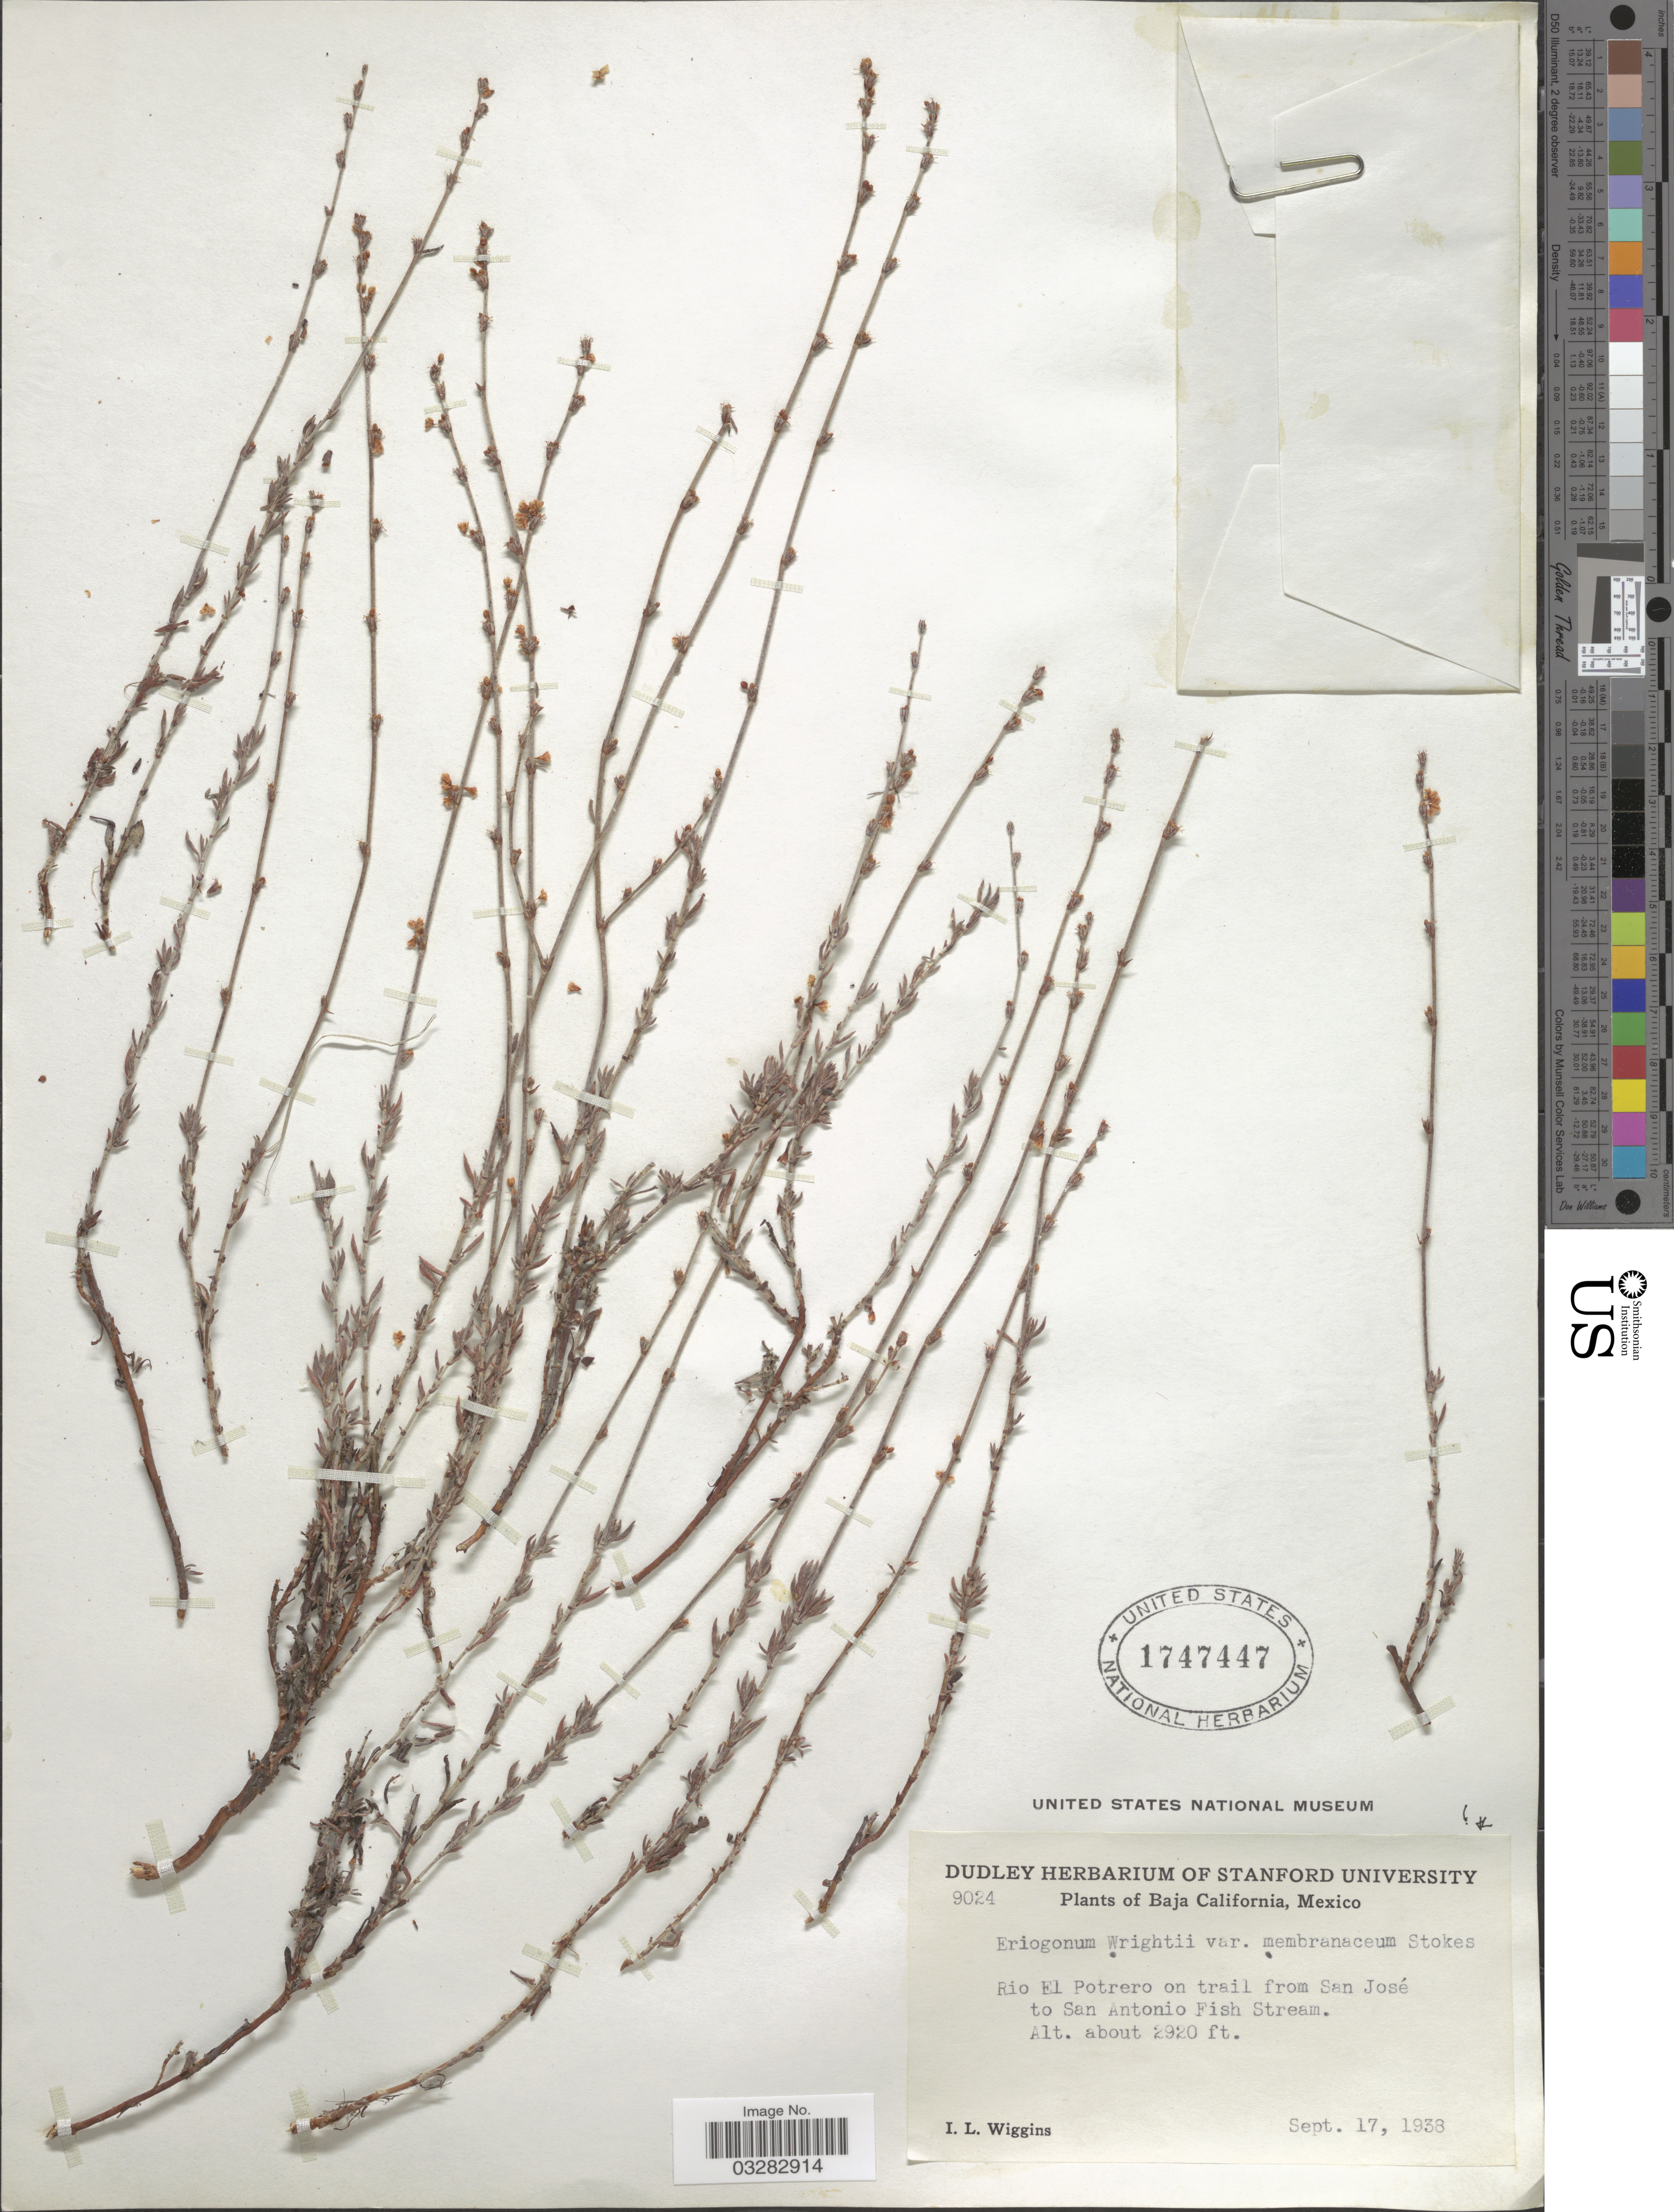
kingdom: Plantae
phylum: Tracheophyta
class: Magnoliopsida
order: Caryophyllales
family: Polygonaceae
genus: Eriogonum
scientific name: Eriogonum wrightii var. membranaceum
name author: S. Stokes ex Jeps.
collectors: I. L. Wiggins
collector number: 9024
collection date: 1938-09-17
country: Mexico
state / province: Baja California Sur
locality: Rio El Potrero on trail from San José to San Antonio Fish Stream.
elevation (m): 890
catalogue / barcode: US 1747447